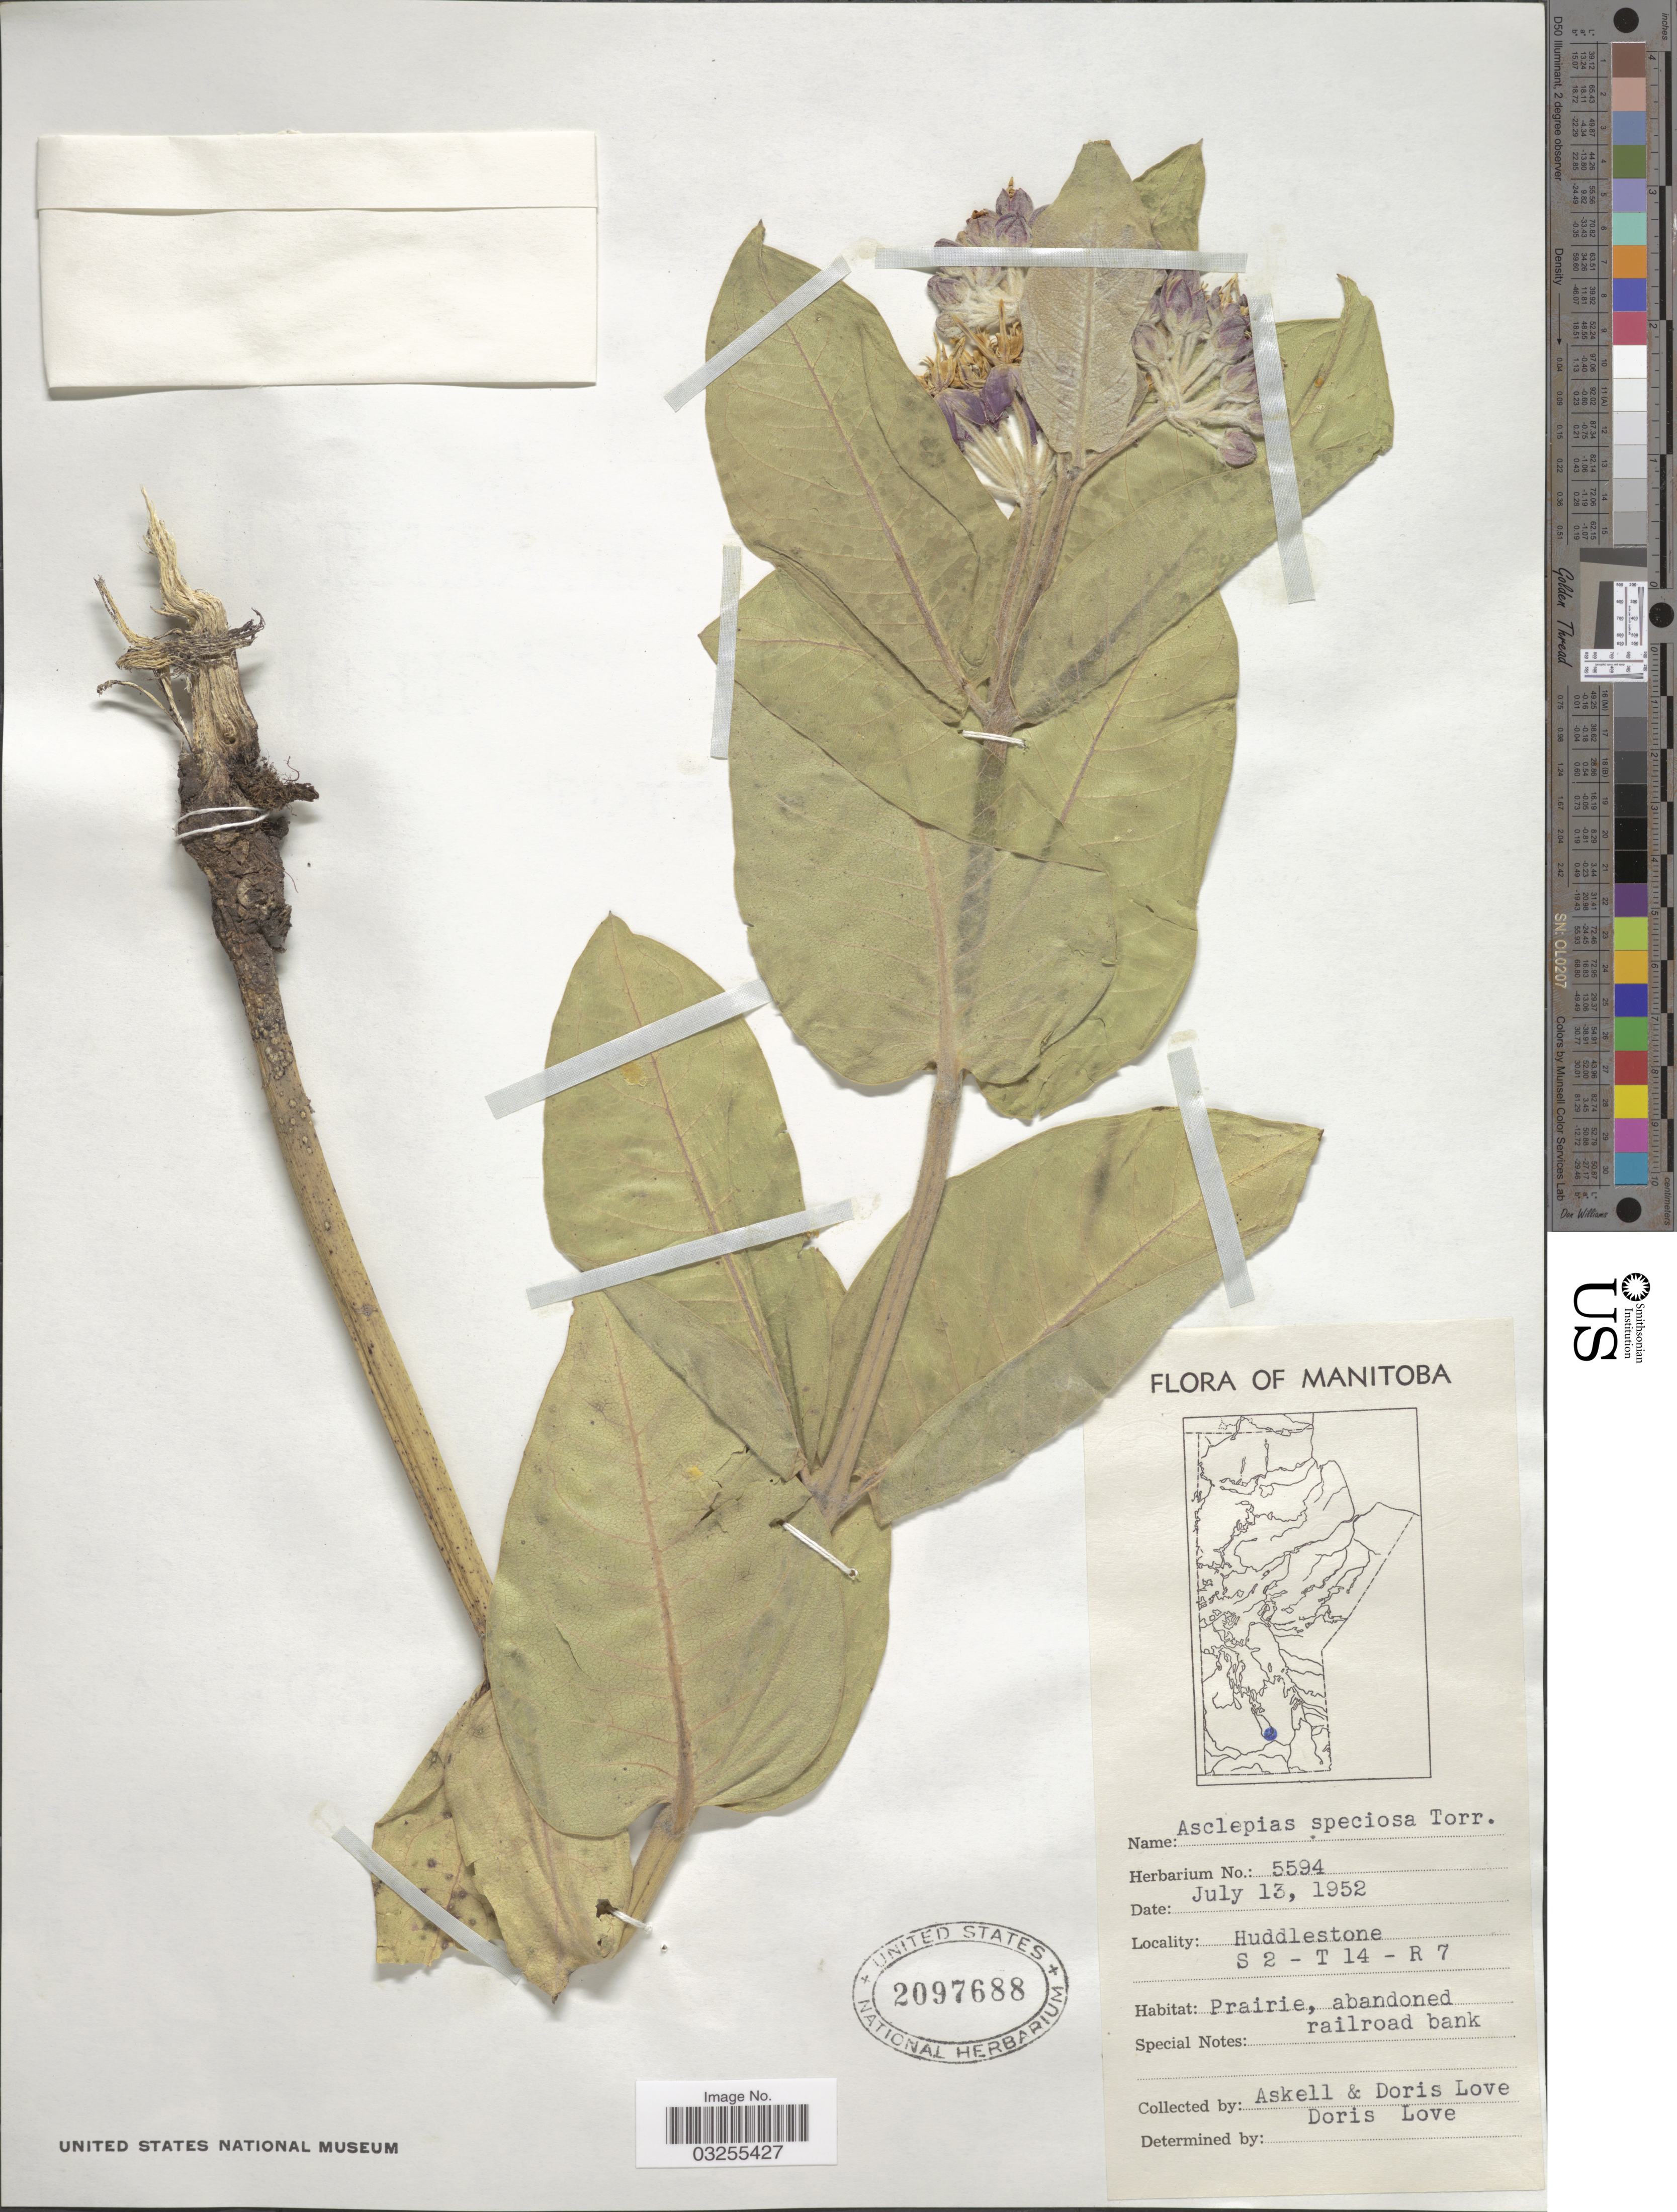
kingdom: Plantae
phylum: Tracheophyta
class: Magnoliopsida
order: Gentianales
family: Apocynaceae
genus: Asclepias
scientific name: Asclepias speciosa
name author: Torr.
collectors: Á. Löve & D. Löve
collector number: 5594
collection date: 1952-07-13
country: Canada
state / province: Manitoba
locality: Huddlestone S2 - T14 - R7.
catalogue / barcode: US 2097688